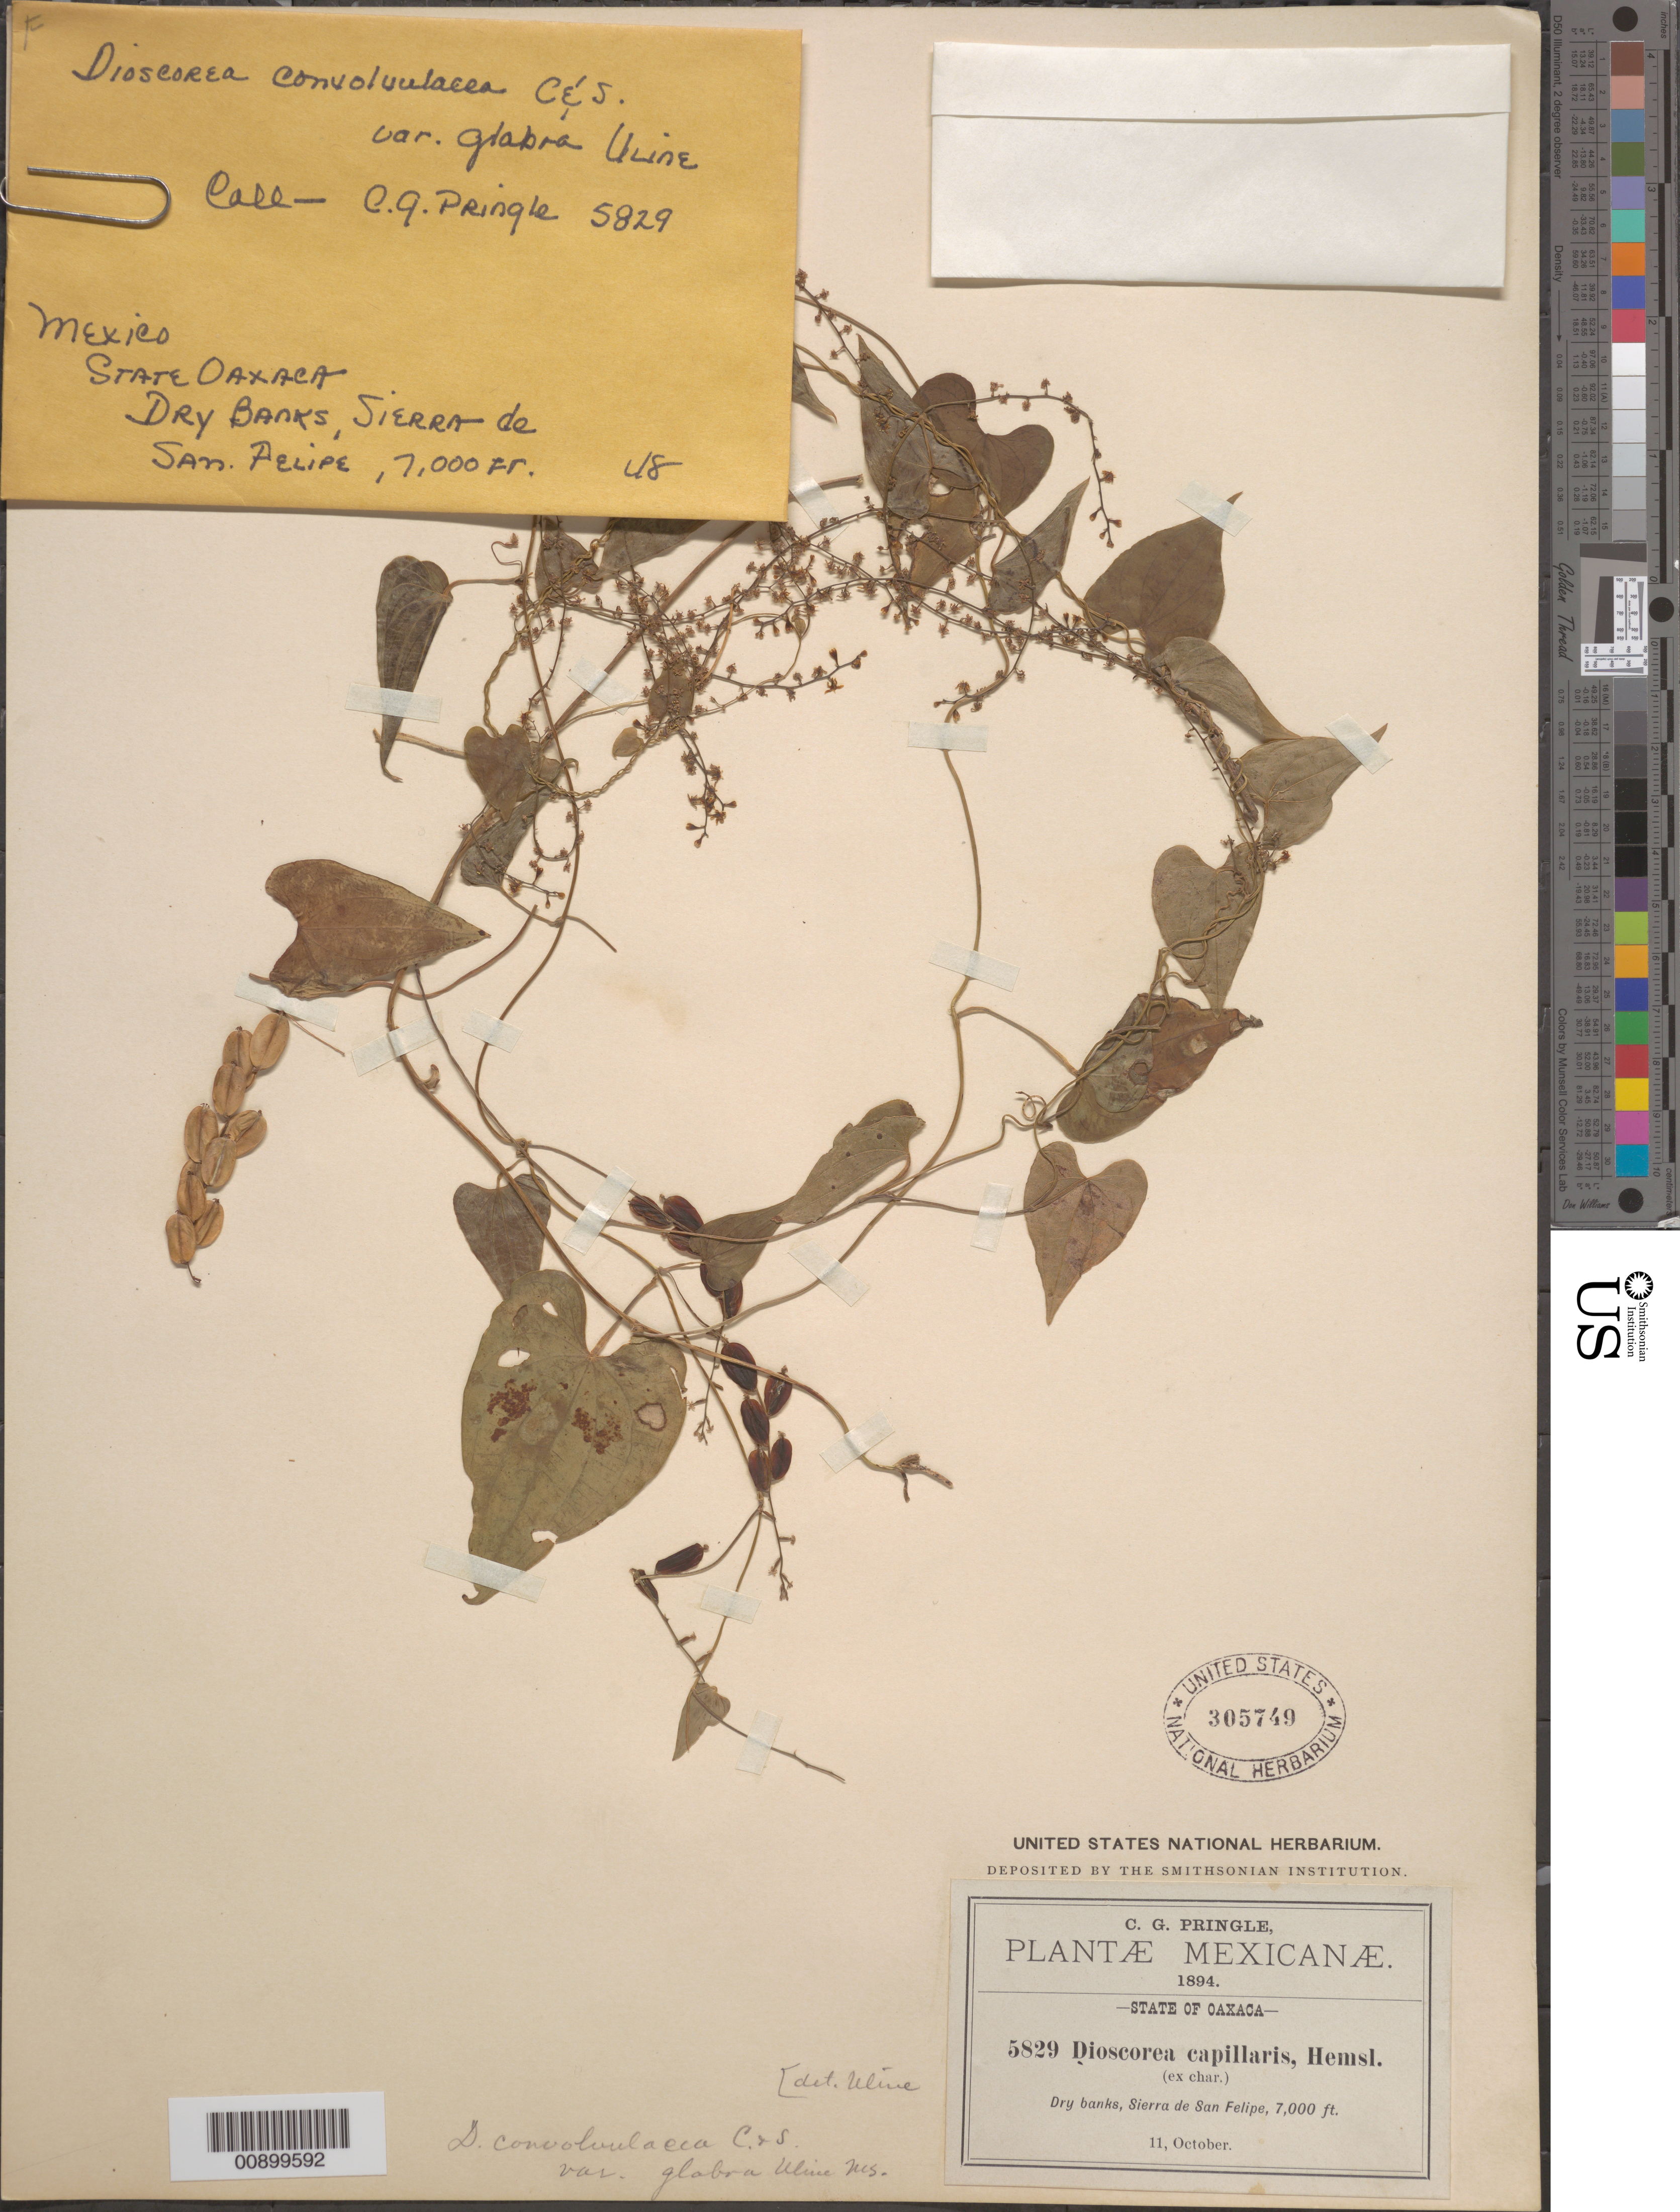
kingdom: Plantae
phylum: Tracheophyta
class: Liliopsida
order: Dioscoreales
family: Dioscoreaceae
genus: Dioscorea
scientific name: Dioscorea convolvulacea var. glabra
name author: (Hemsl.) Uline ex R. Knuth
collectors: C. G. Pringle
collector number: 5829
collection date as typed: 11 Oct 1894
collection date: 1894-10-11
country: Mexico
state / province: Oaxaca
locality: Sierra de San Felipe, Oaxaca.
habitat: Dry banks.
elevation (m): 2134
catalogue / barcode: US 305749